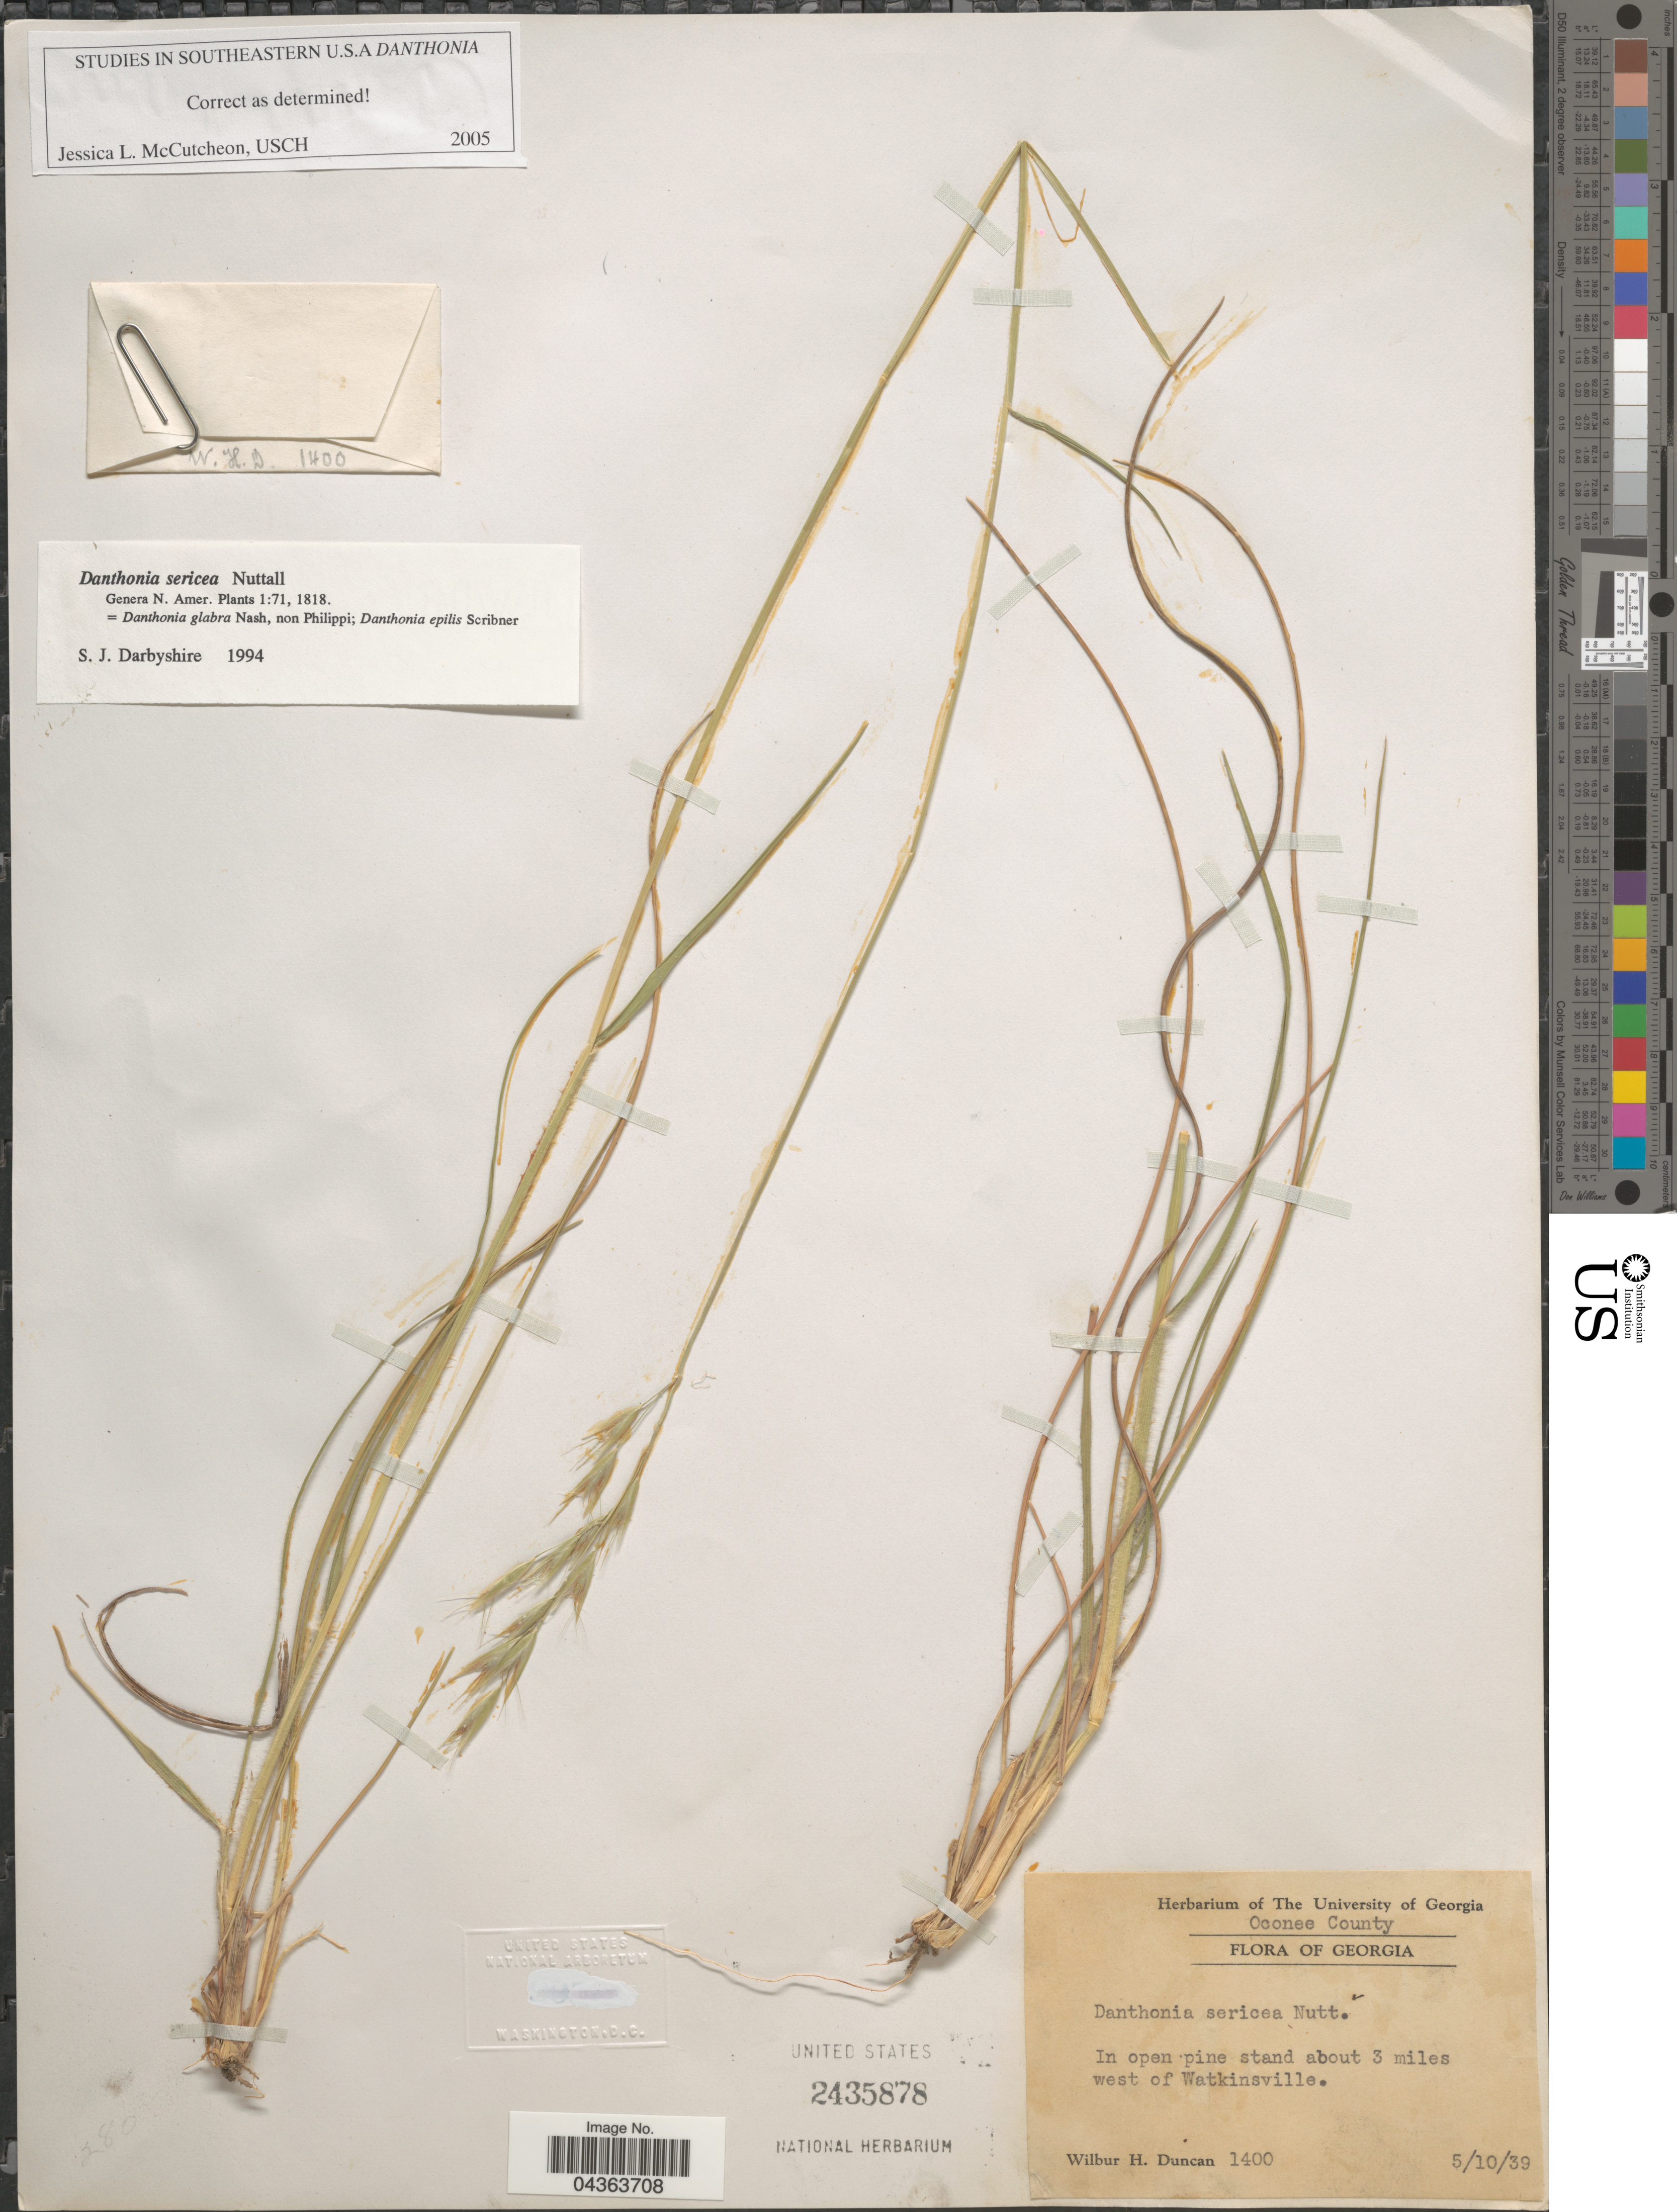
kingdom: Plantae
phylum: Tracheophyta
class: Liliopsida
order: Poales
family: Poaceae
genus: Danthonia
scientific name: Danthonia sericea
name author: Nutt.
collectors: W. H. Duncan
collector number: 1400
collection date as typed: Transcribed d/m/y: 10/5/39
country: United States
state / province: Georgia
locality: Oconee County. In open pine stand about 3 miles west of Watkinsville.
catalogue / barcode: US 2435878